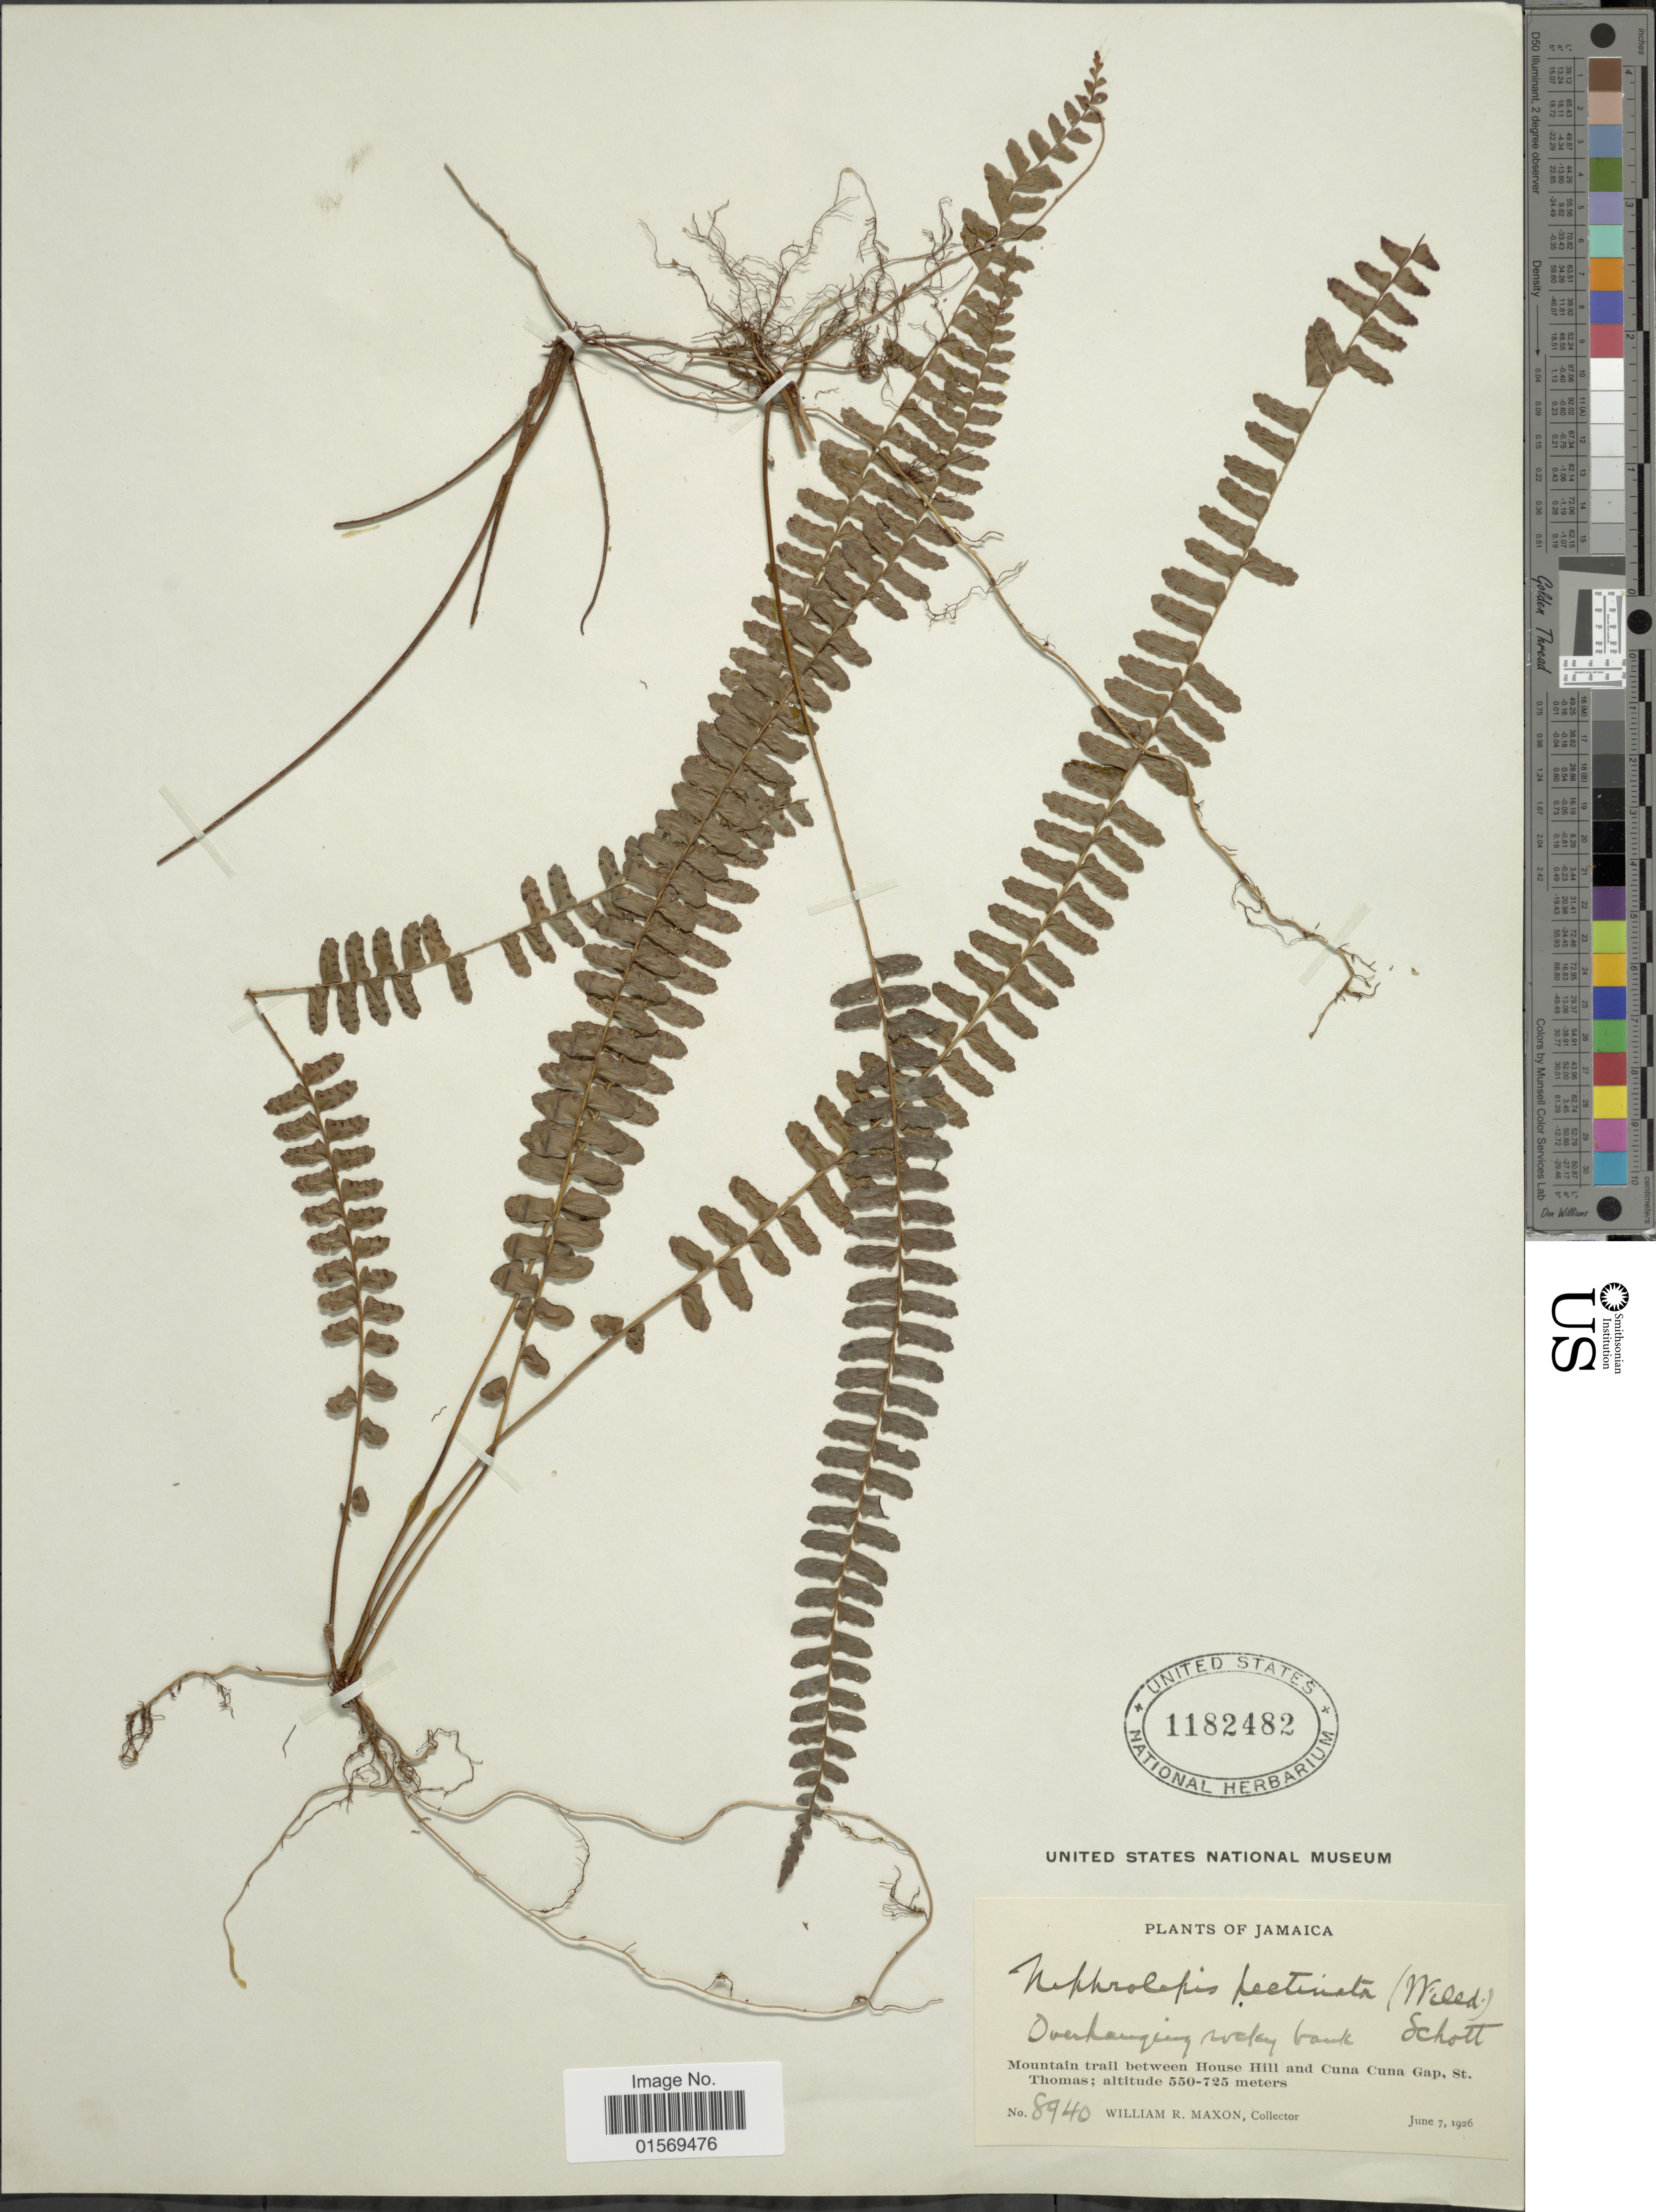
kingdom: Plantae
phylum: Tracheophyta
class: Polypodiopsida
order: Polypodiales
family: Nephrolepidaceae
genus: Nephrolepis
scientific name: Nephrolepis pectinata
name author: (Willd.) Schott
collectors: W. R. Maxon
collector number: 8940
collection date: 1926-06-07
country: Jamaica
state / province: Saint Thomas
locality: Jamaica, Mountain trail between House Hill and Cuna Cuna Gap, St. Thomas.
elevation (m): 550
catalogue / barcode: US 1182482